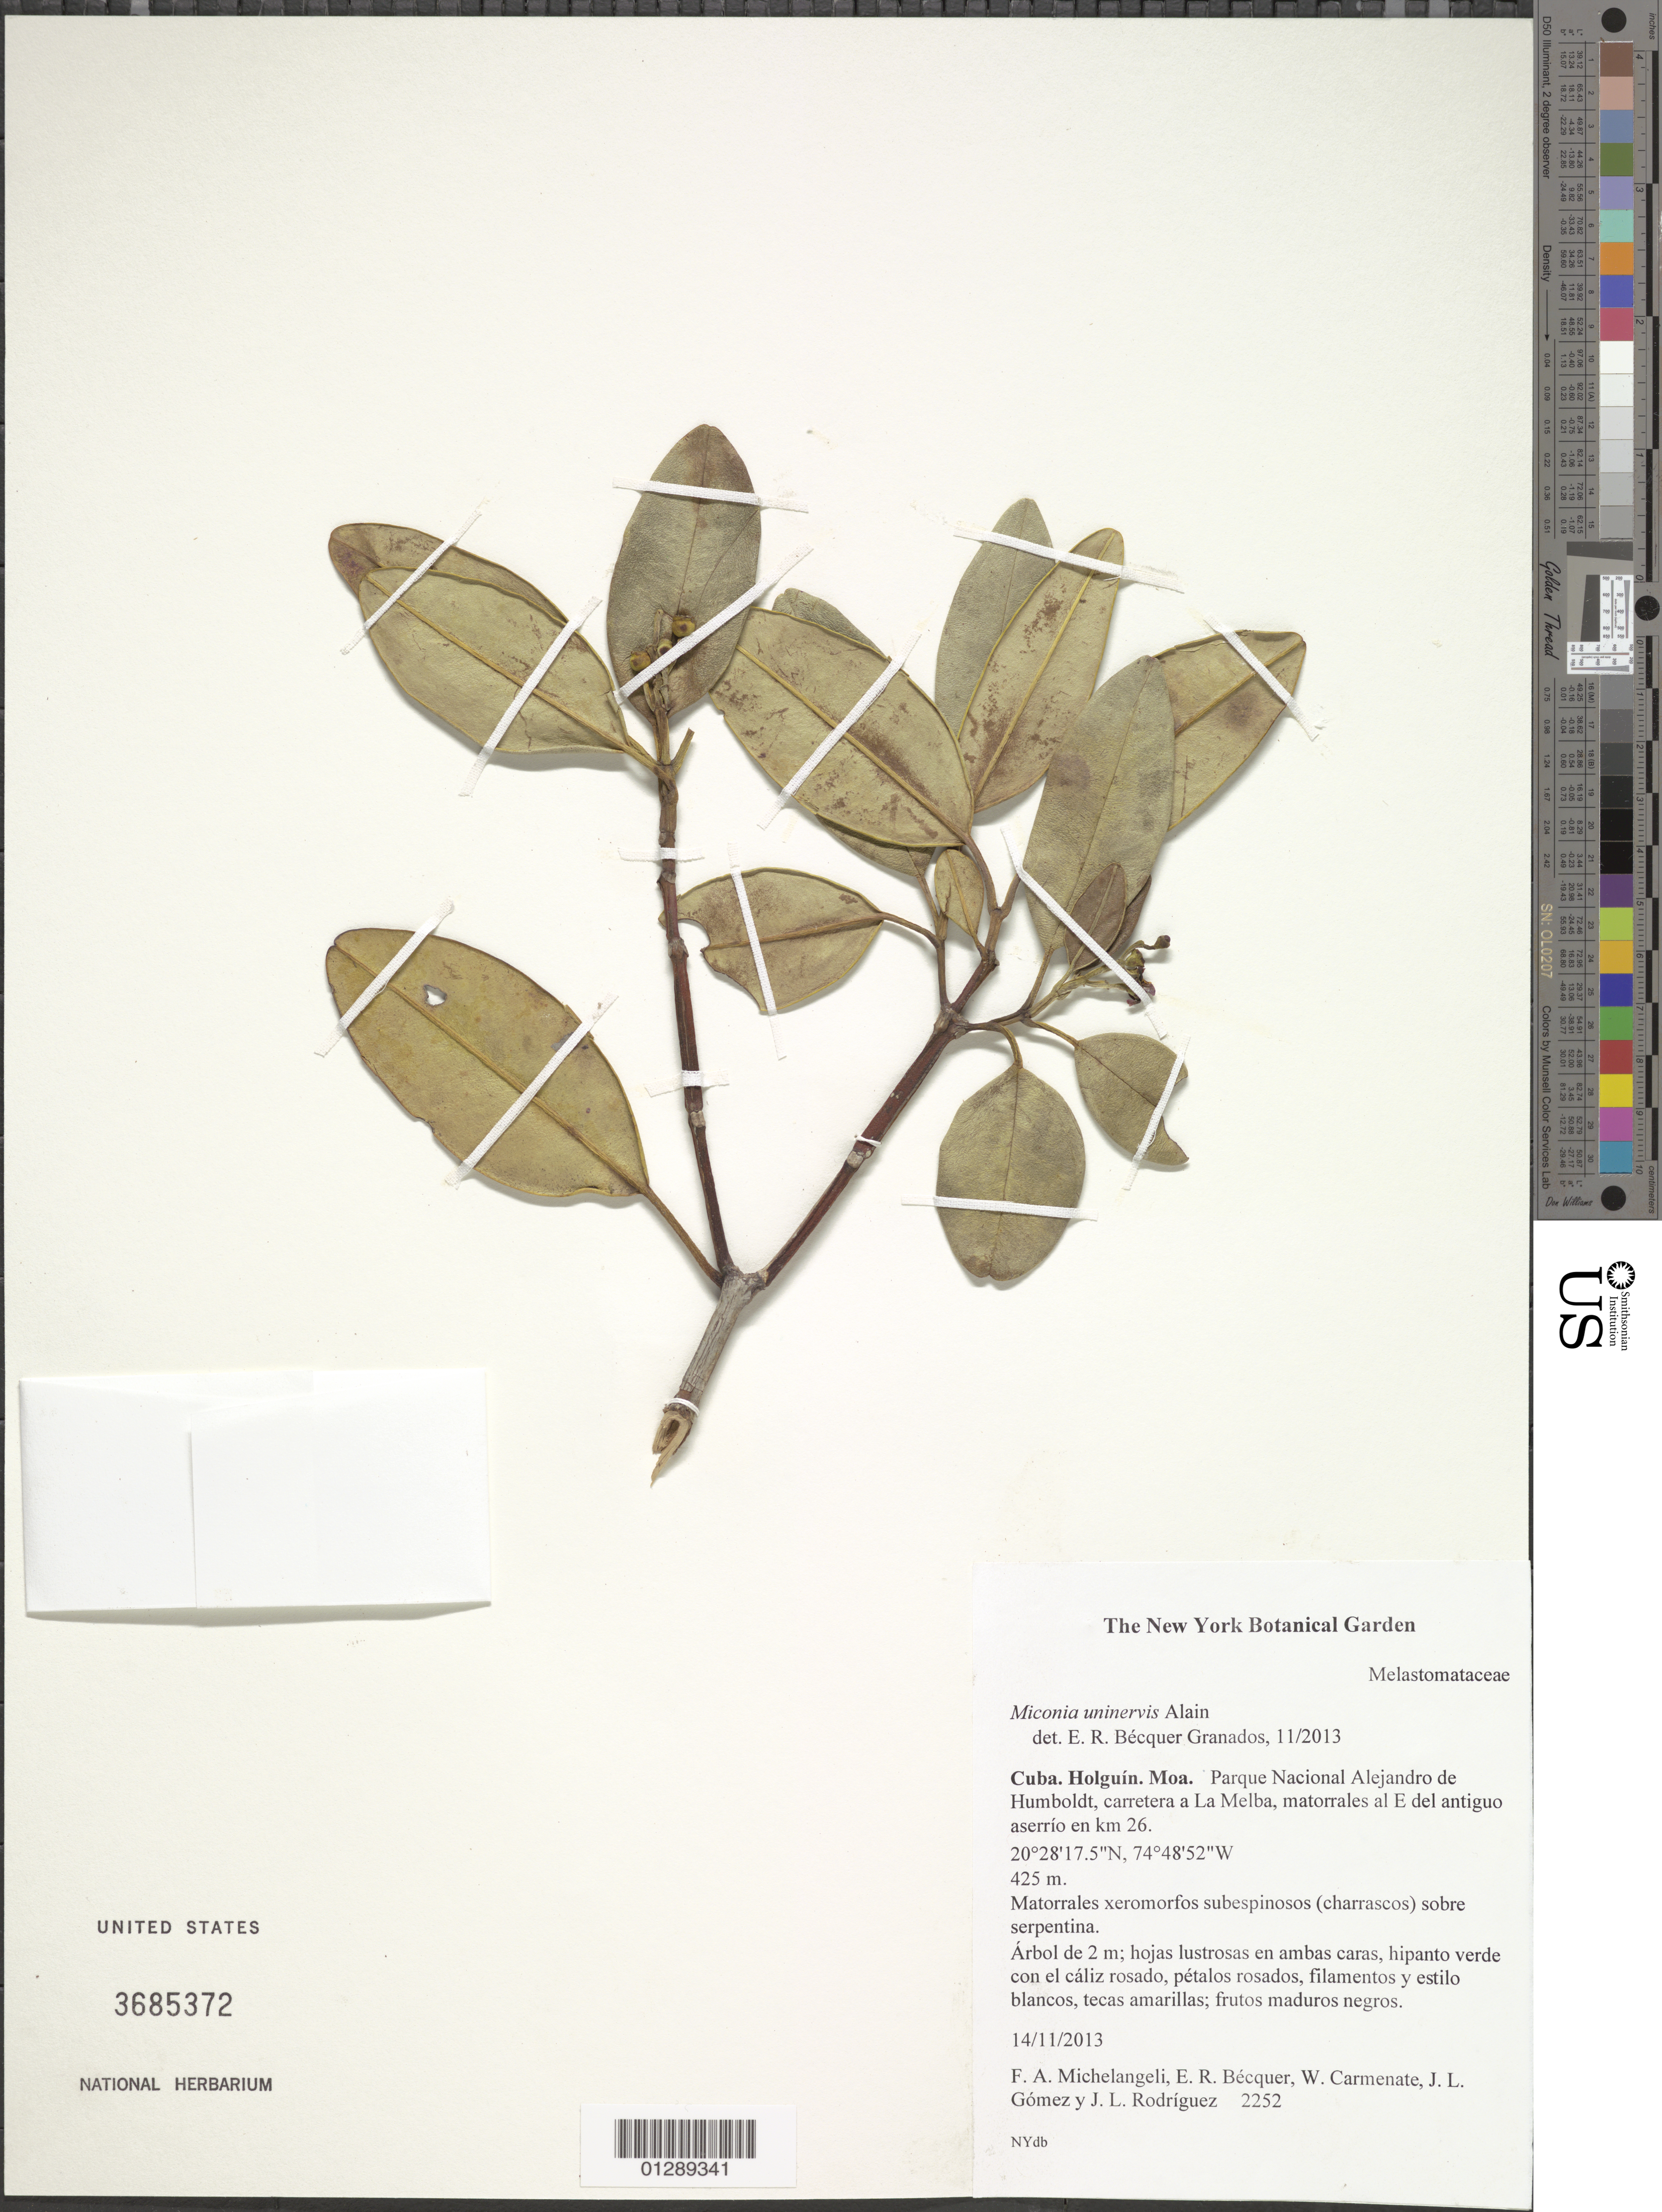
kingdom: Plantae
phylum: Tracheophyta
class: Magnoliopsida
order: Myrtales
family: Melastomataceae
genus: Miconia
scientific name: Miconia uninervis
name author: Alain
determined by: Bécquer Granados, E. R., (HAJB)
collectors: F. A. Michelangeli, E. R. Bécquer Granados, W. Carmenate, J. Gomez & J. Rodríguez L.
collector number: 2252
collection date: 2013-11-14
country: Cuba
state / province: Holguin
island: Cuba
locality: Moa. Parque Nacional Alejandro de Humboldt, carretera a La Melba, matorrales al E del antiguo asserrío en km 26.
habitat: Matorrales xeromorfos subespinosos (charrascos) sobre serpentina.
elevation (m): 425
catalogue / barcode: US 3685372